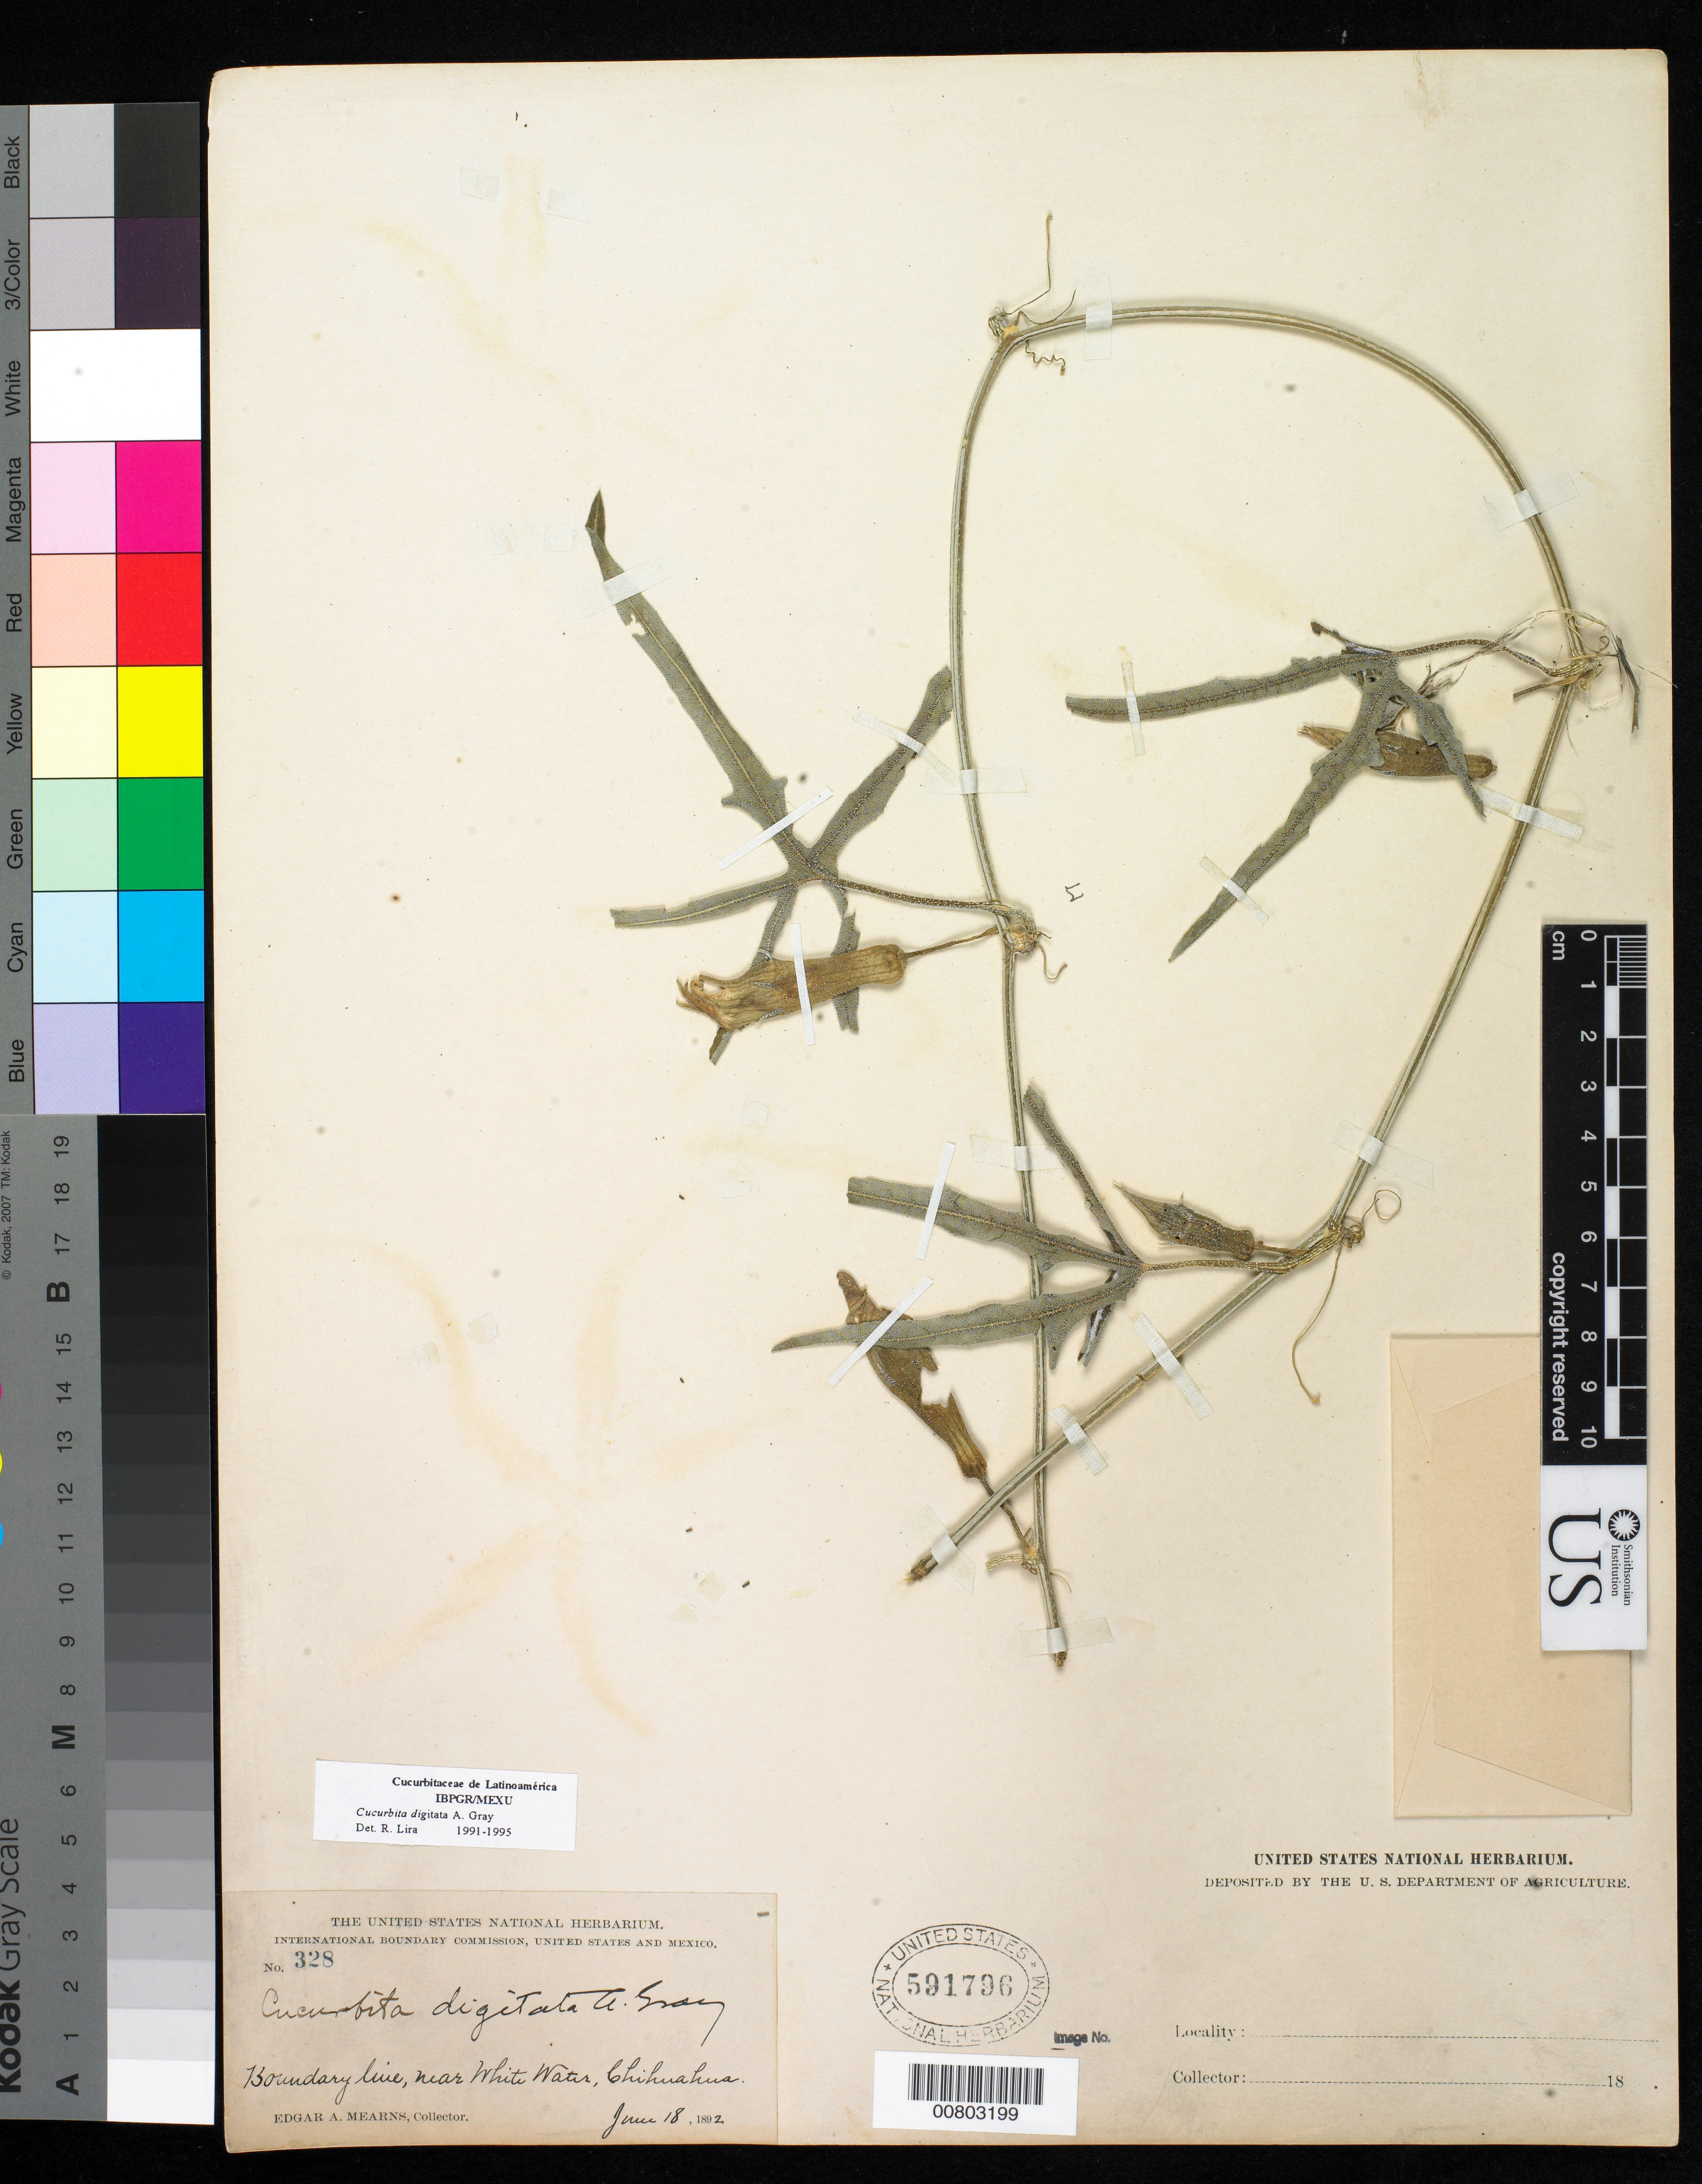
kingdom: Plantae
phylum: Tracheophyta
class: Magnoliopsida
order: Cucurbitales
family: Cucurbitaceae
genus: Cucurbita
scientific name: Cucurbita digitata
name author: A. Gray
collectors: E. A. Mearns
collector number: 328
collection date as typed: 18 Jun 1892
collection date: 1892-06-18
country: Mexico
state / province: Chihuahua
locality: Boundary line, near White Water, Chihuahua.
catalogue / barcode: US 591796